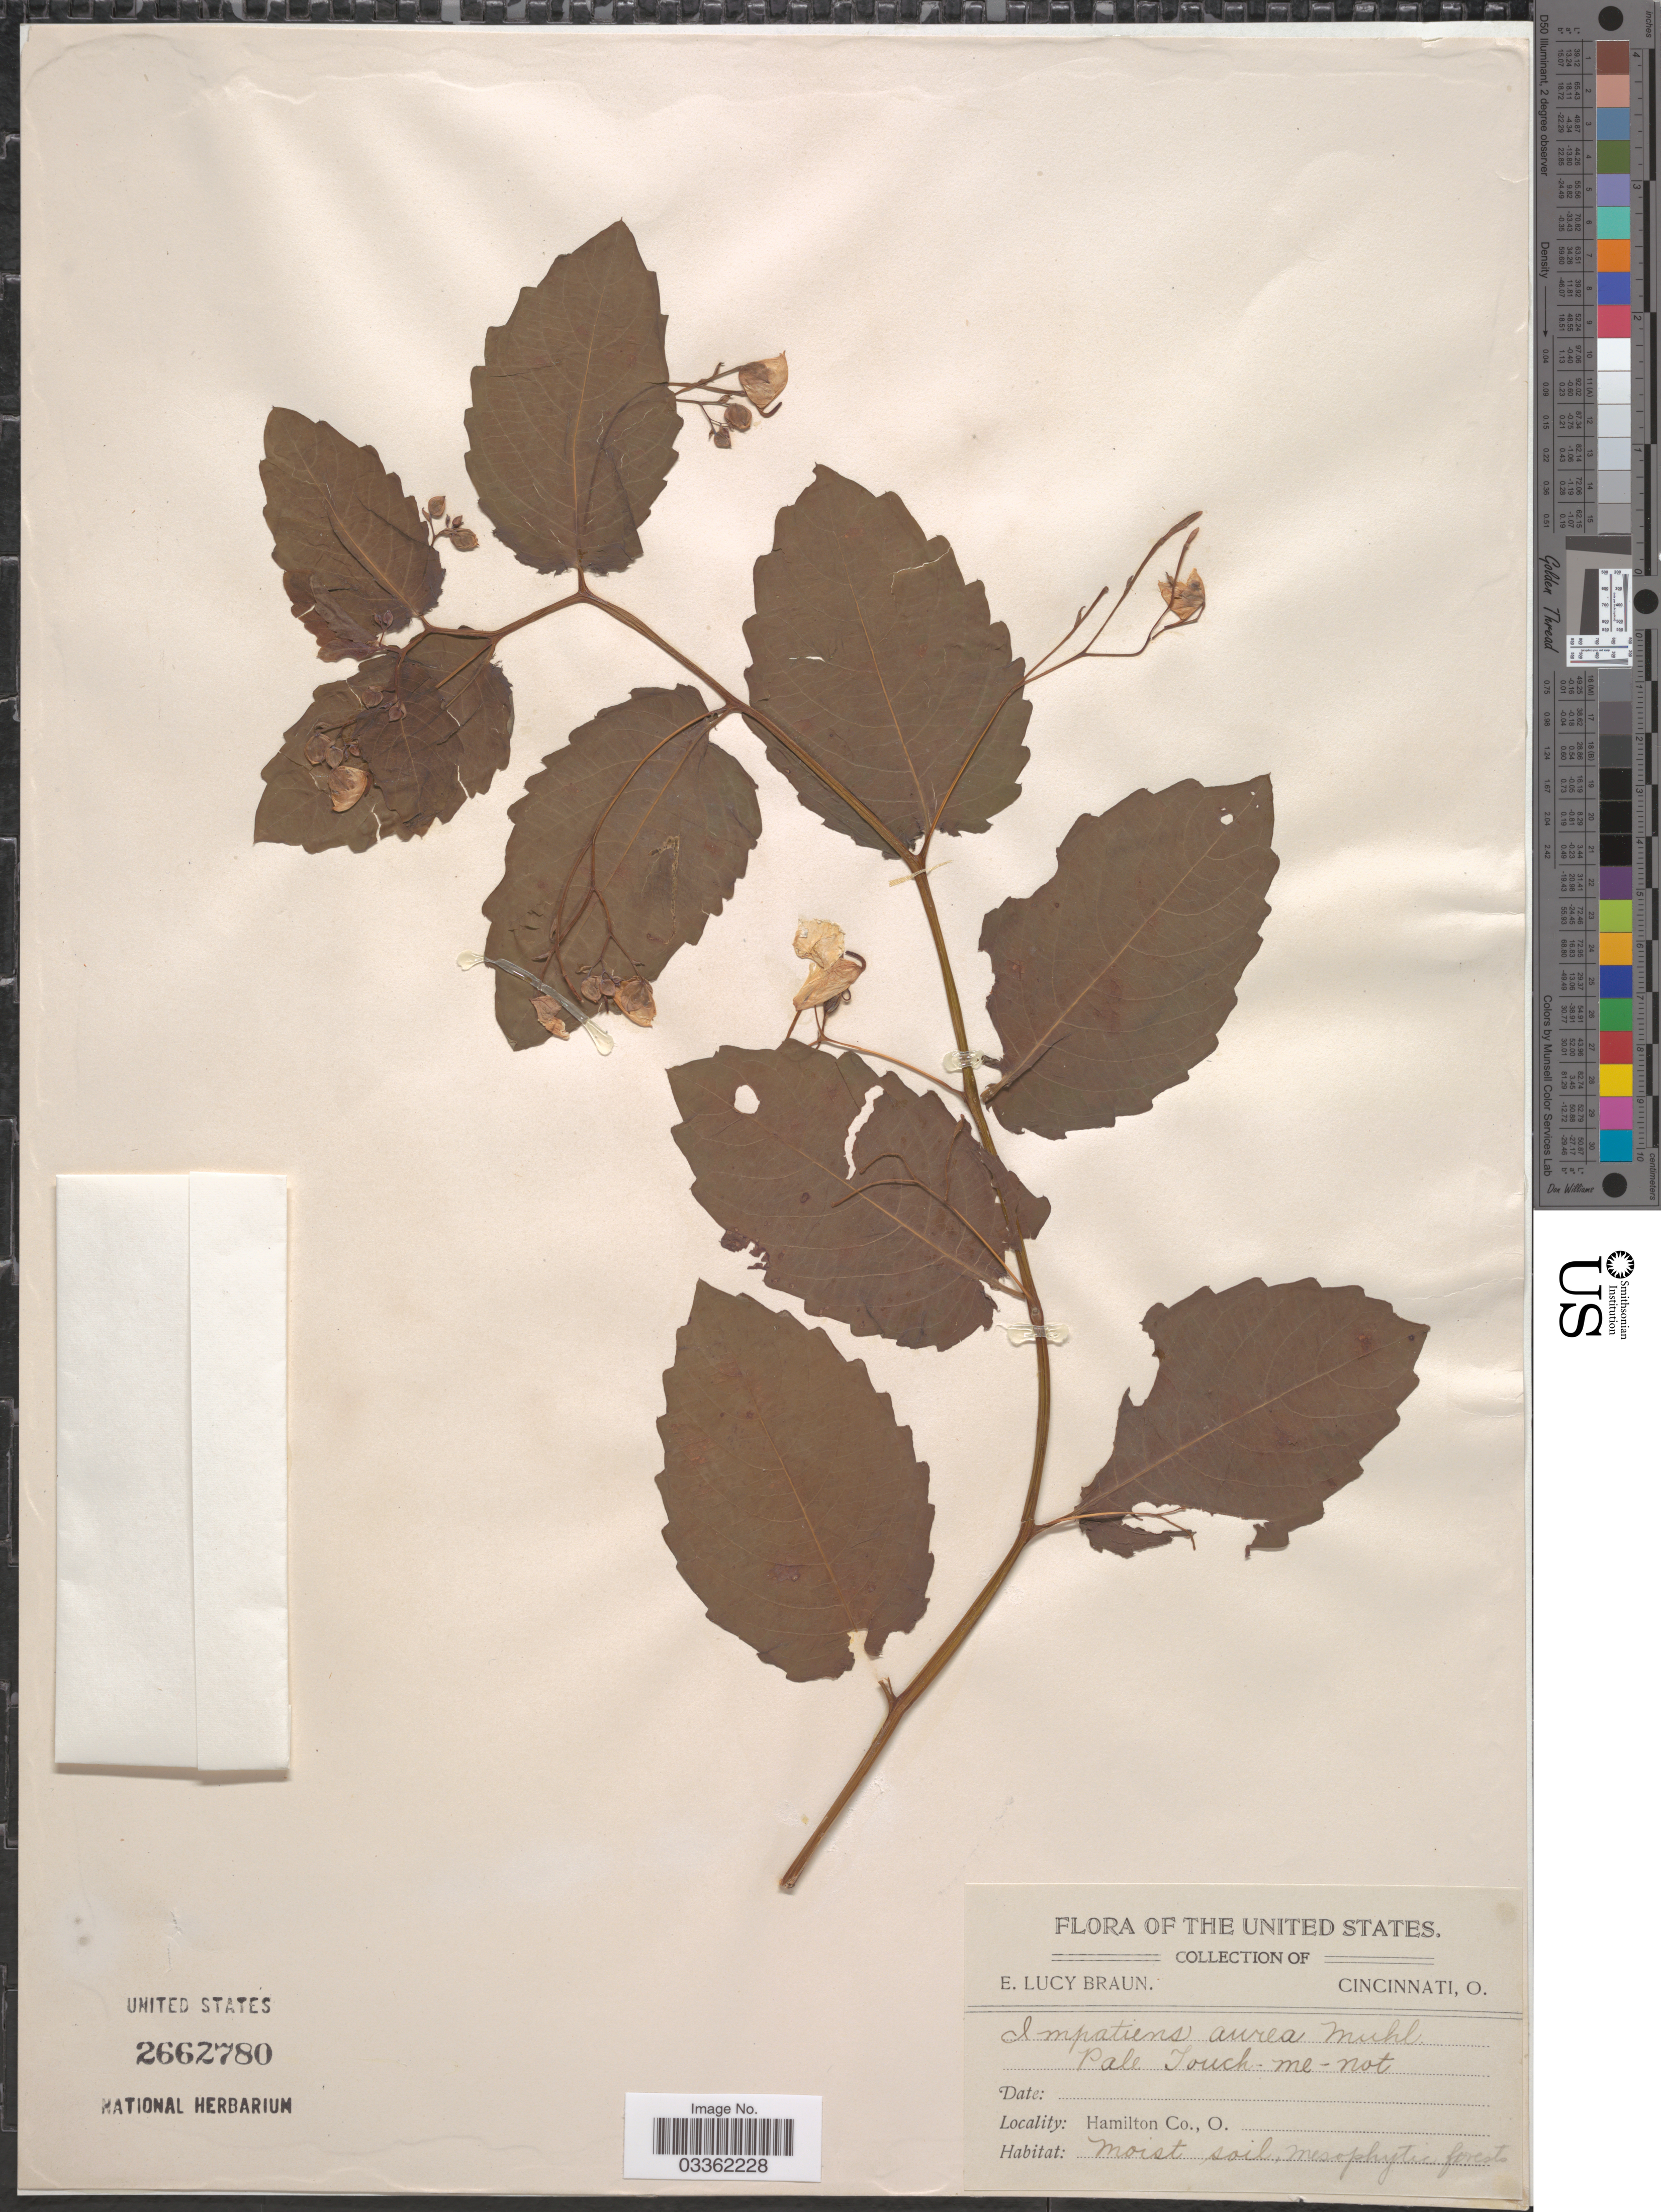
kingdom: Plantae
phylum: Tracheophyta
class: Magnoliopsida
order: Ericales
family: Balsaminaceae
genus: Impatiens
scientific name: Impatiens acaulis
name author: Arn.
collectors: E. L. Braun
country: United States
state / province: Ohio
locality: Hamilton Co.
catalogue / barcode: US 2662780